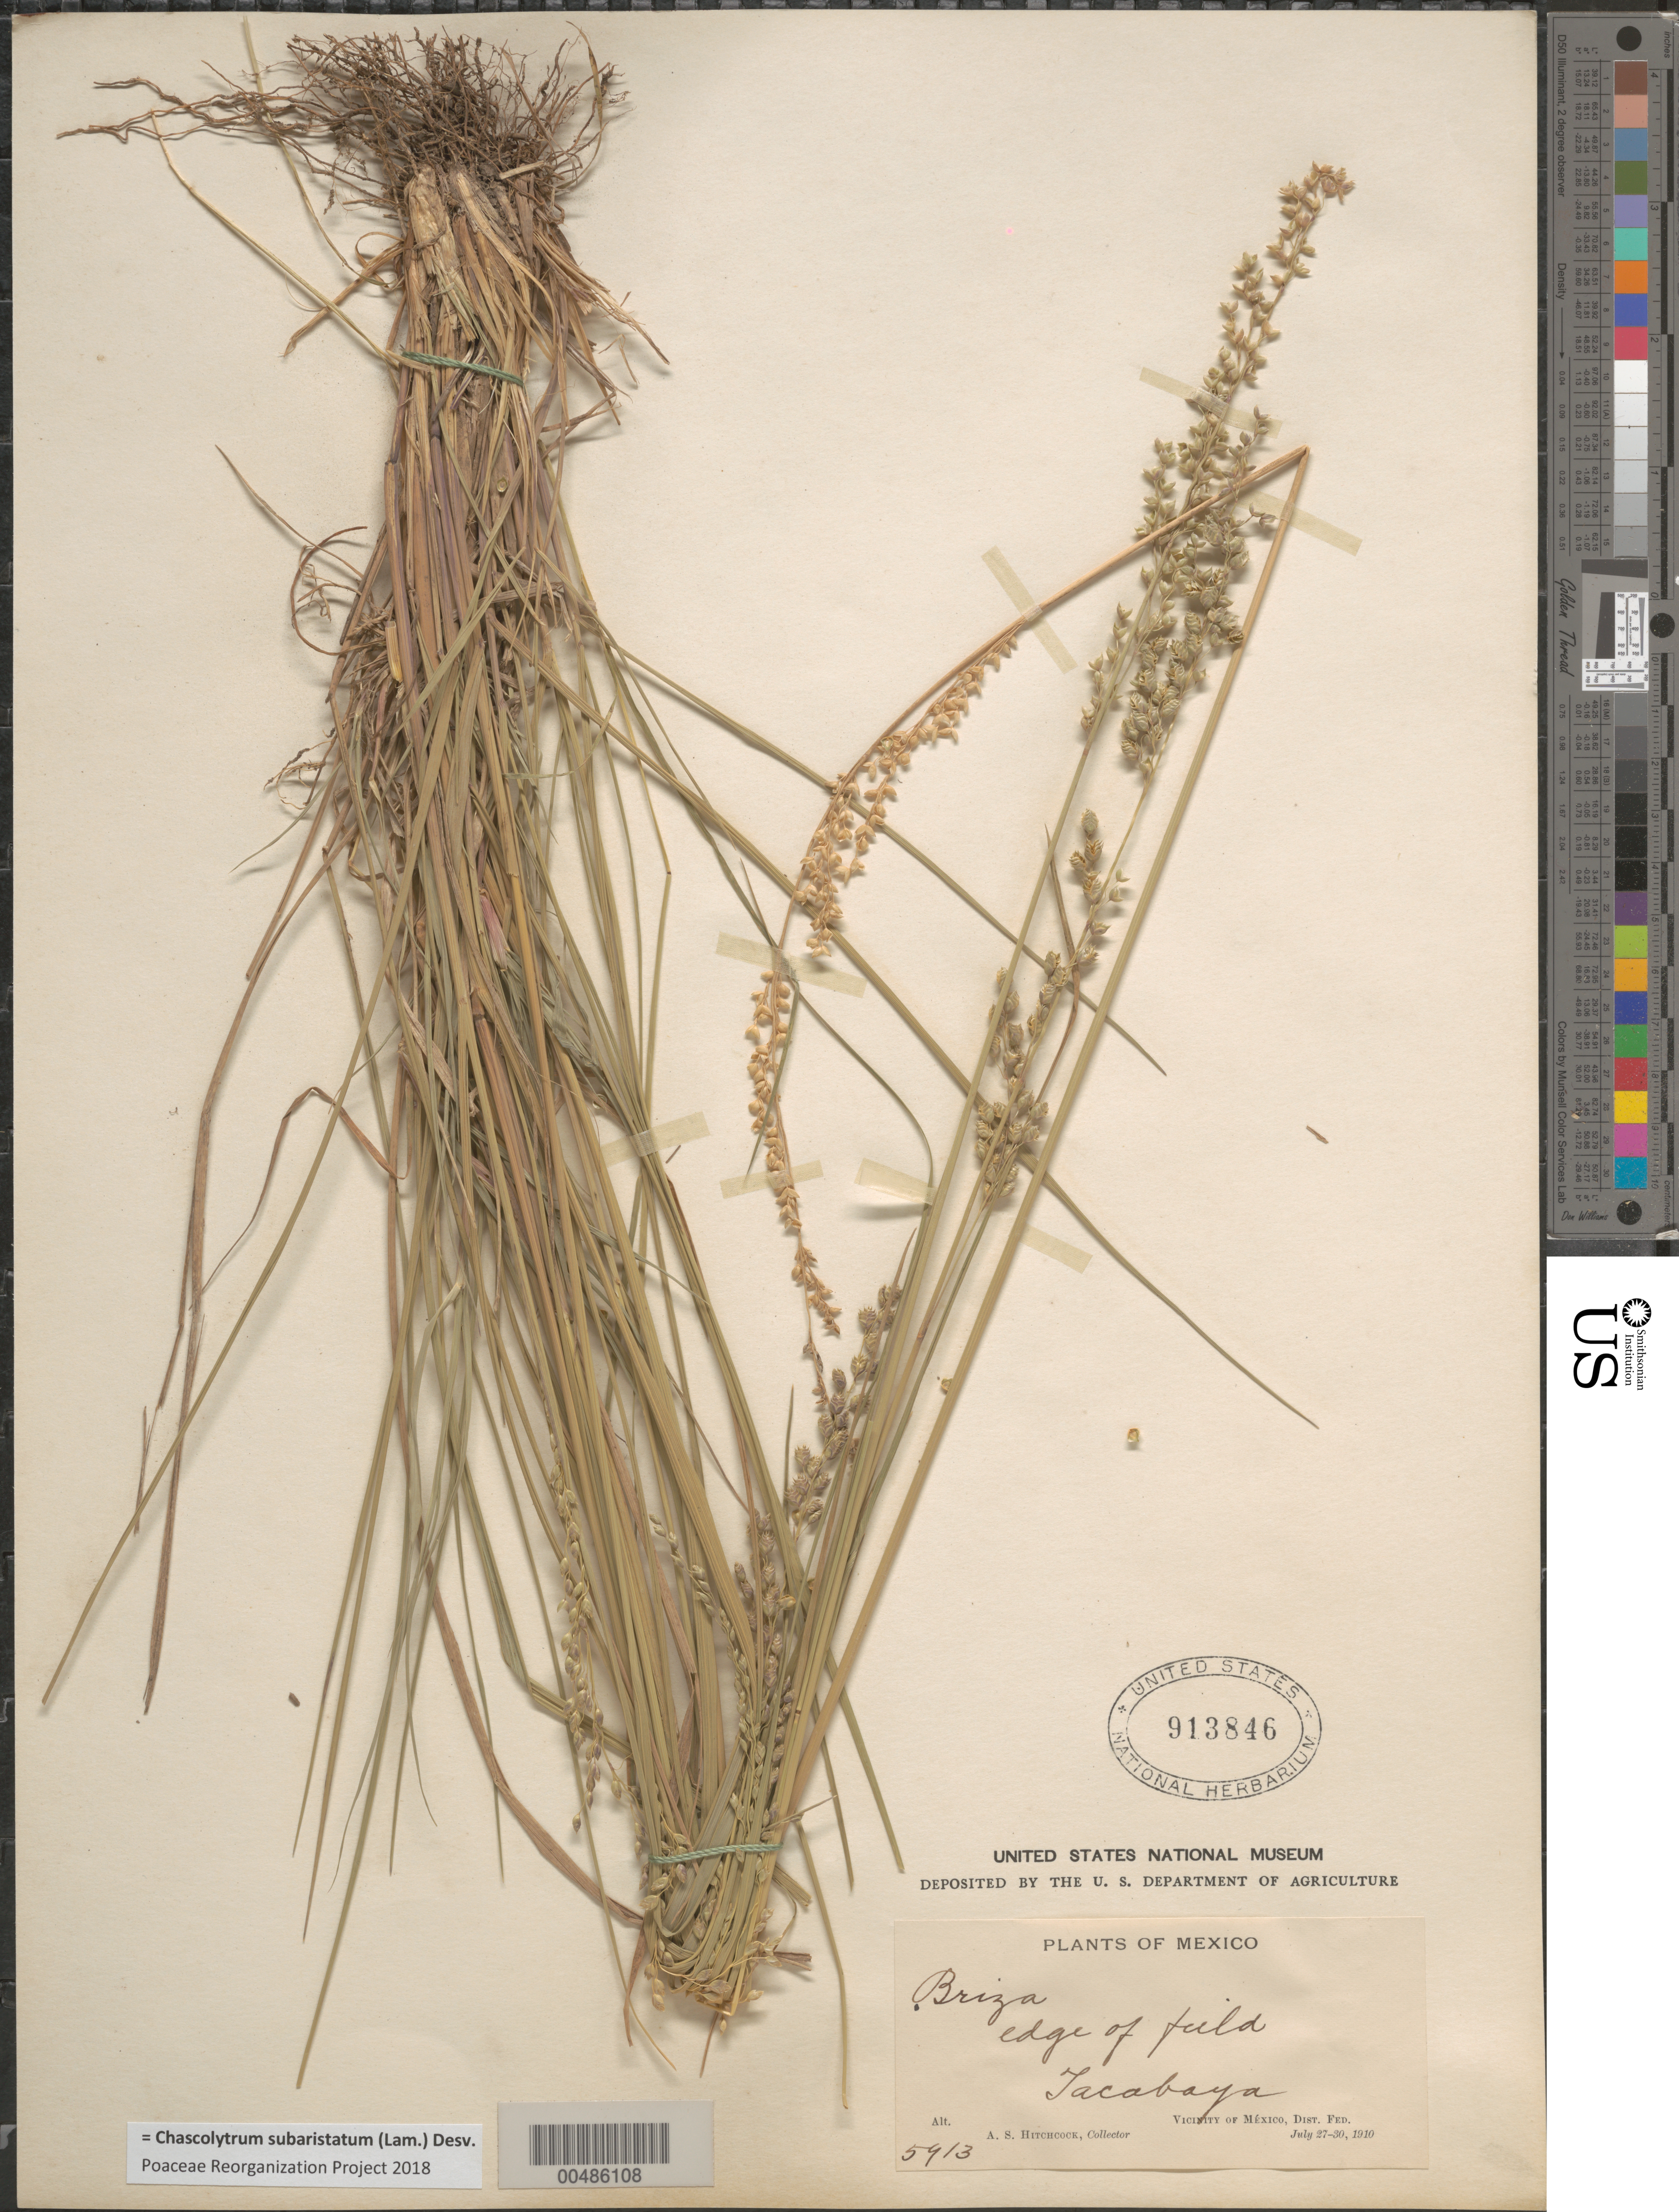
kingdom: Plantae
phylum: Tracheophyta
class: Liliopsida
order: Poales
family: Poaceae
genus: Chascolytrum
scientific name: Chascolytrum subaristatum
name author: (Lam.) Desv.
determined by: Poaceae Reorganization Project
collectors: A. S. Hitchcock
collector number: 5913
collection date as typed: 27 Jul 1910 to 30 Jul 1910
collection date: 1910-07-27/1910-07-30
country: Mexico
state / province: Distrito Federal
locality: Vicinity of Mexico, Tacabaya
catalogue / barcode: US 913846